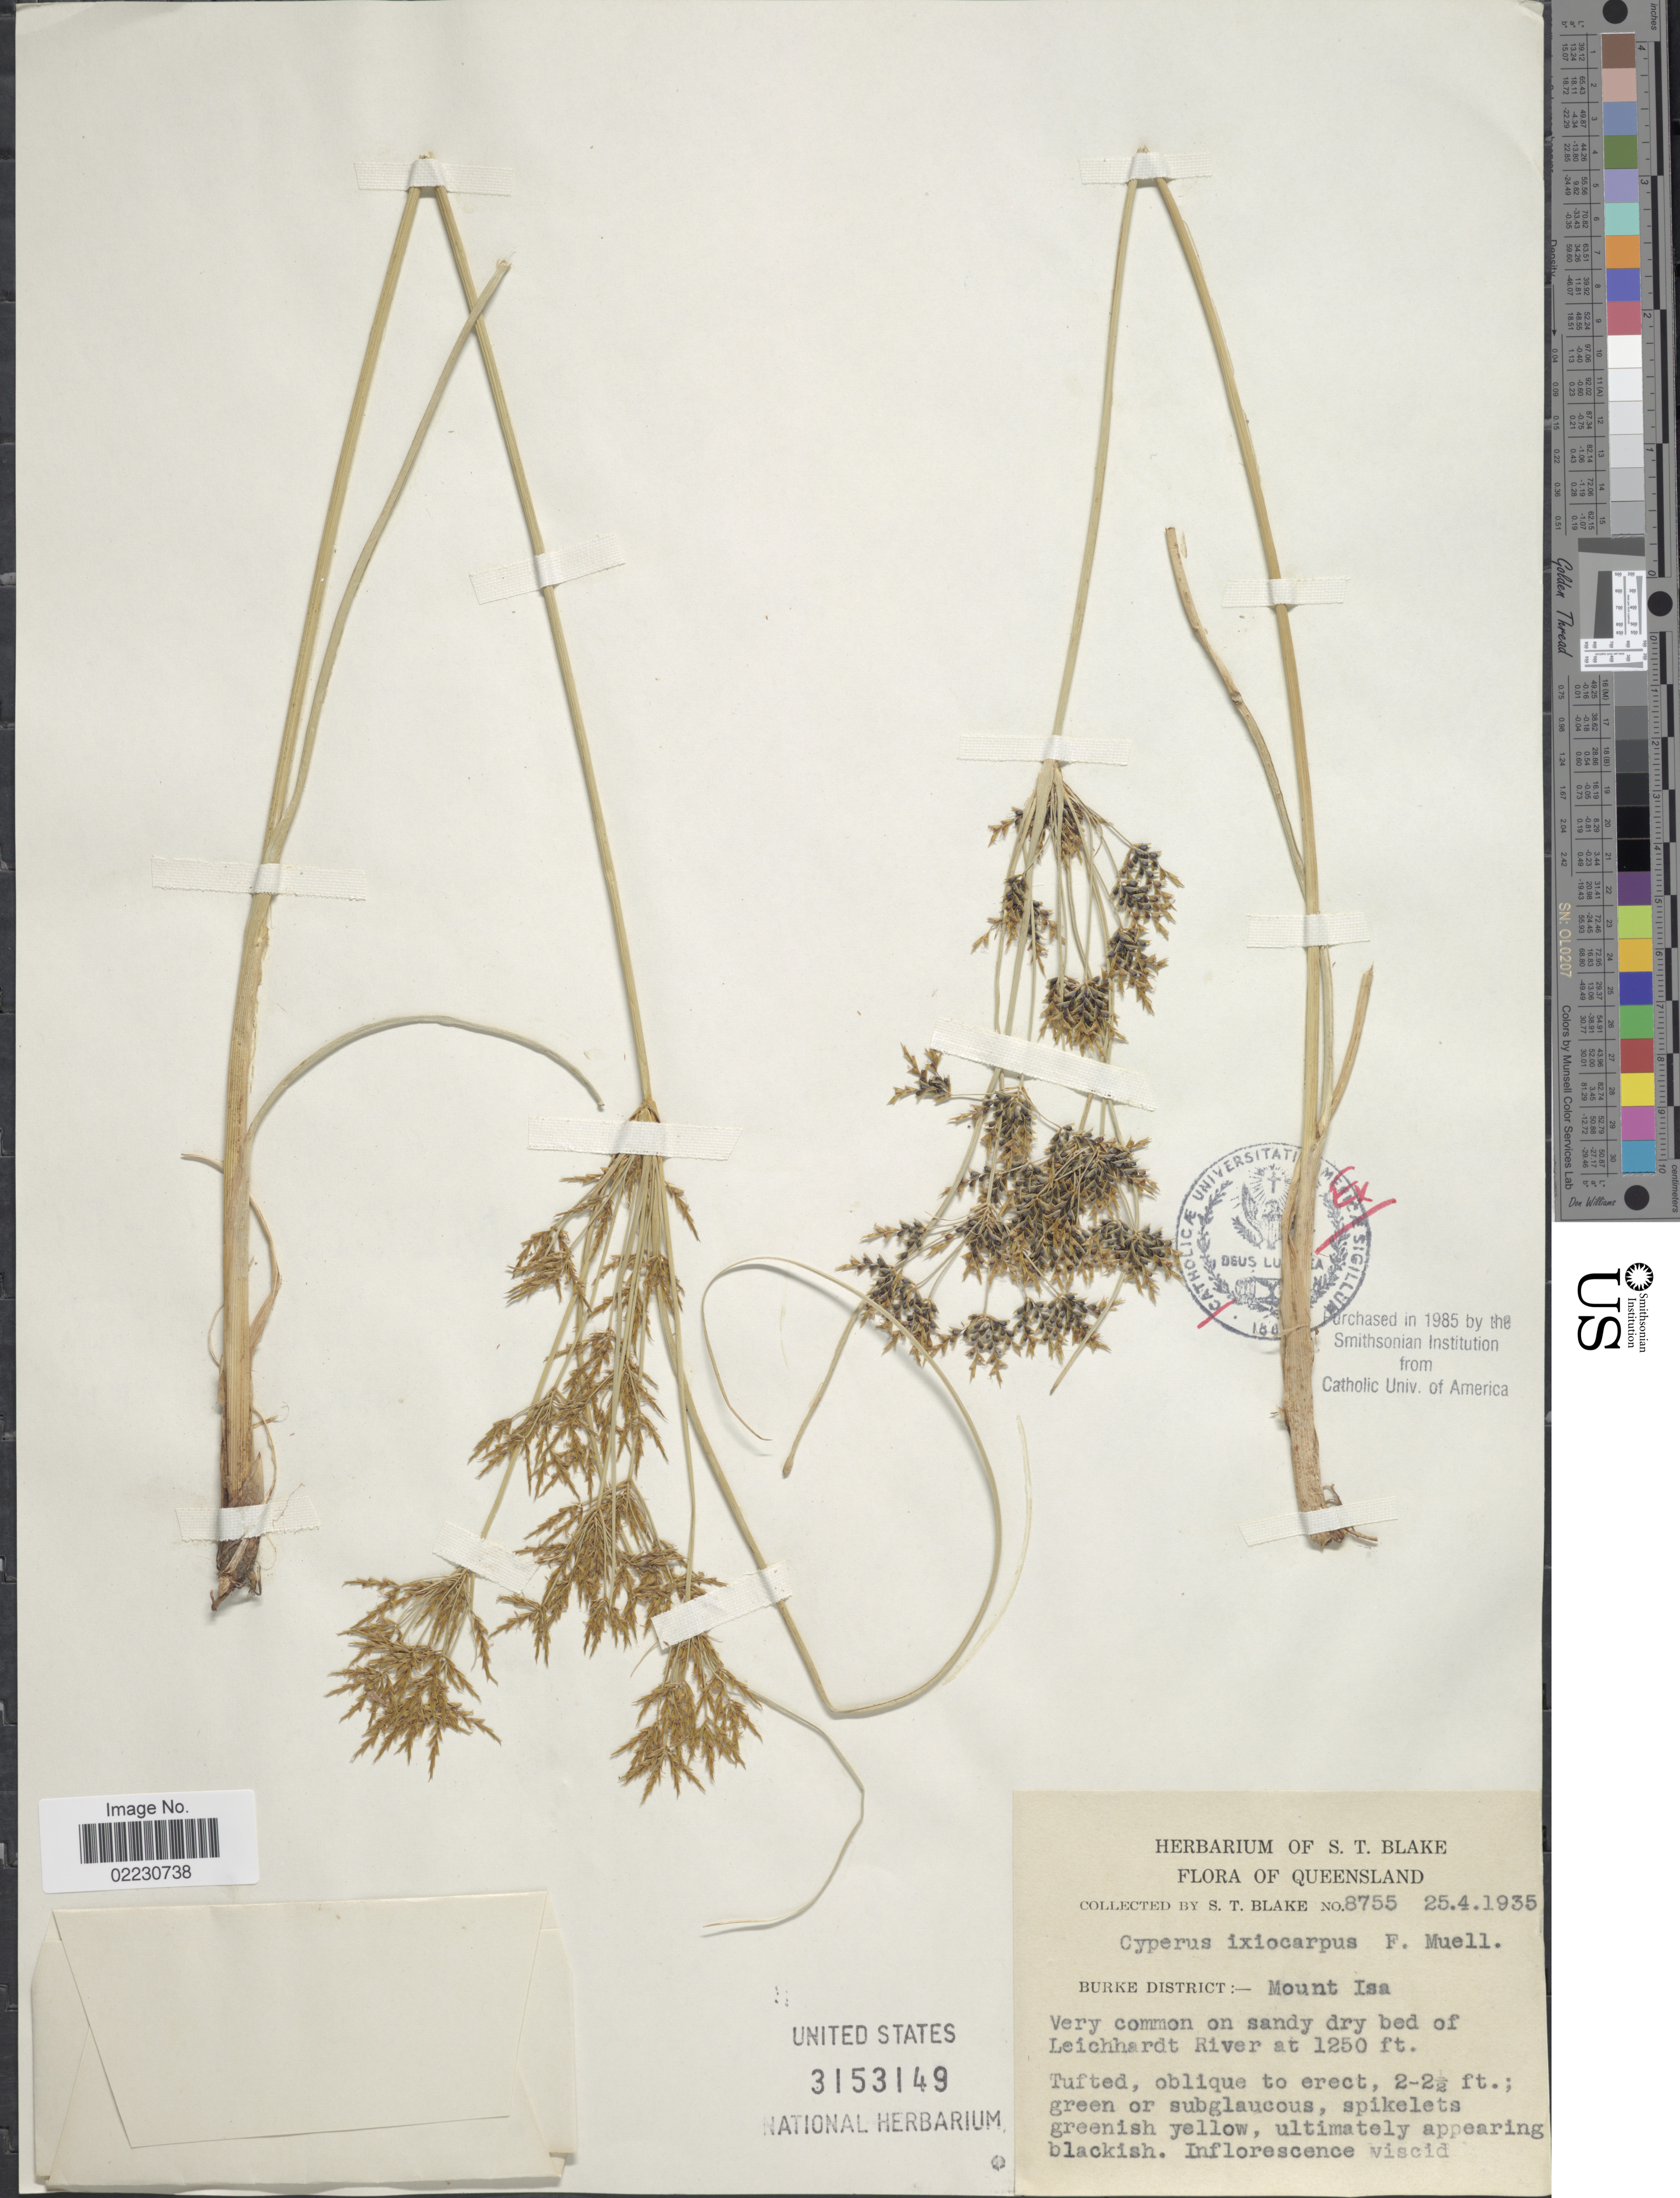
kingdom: Plantae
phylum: Tracheophyta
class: Liliopsida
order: Poales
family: Cyperaceae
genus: Cyperus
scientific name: Cyperus ixiocarpus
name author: F. Muell.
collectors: S. T. Blake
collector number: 8755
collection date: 1935-04-25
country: Australia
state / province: Queensland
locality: Burke District:- Mount Isa. Very common on sandy dry bed of Leichhardt River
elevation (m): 381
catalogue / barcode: US 3153149